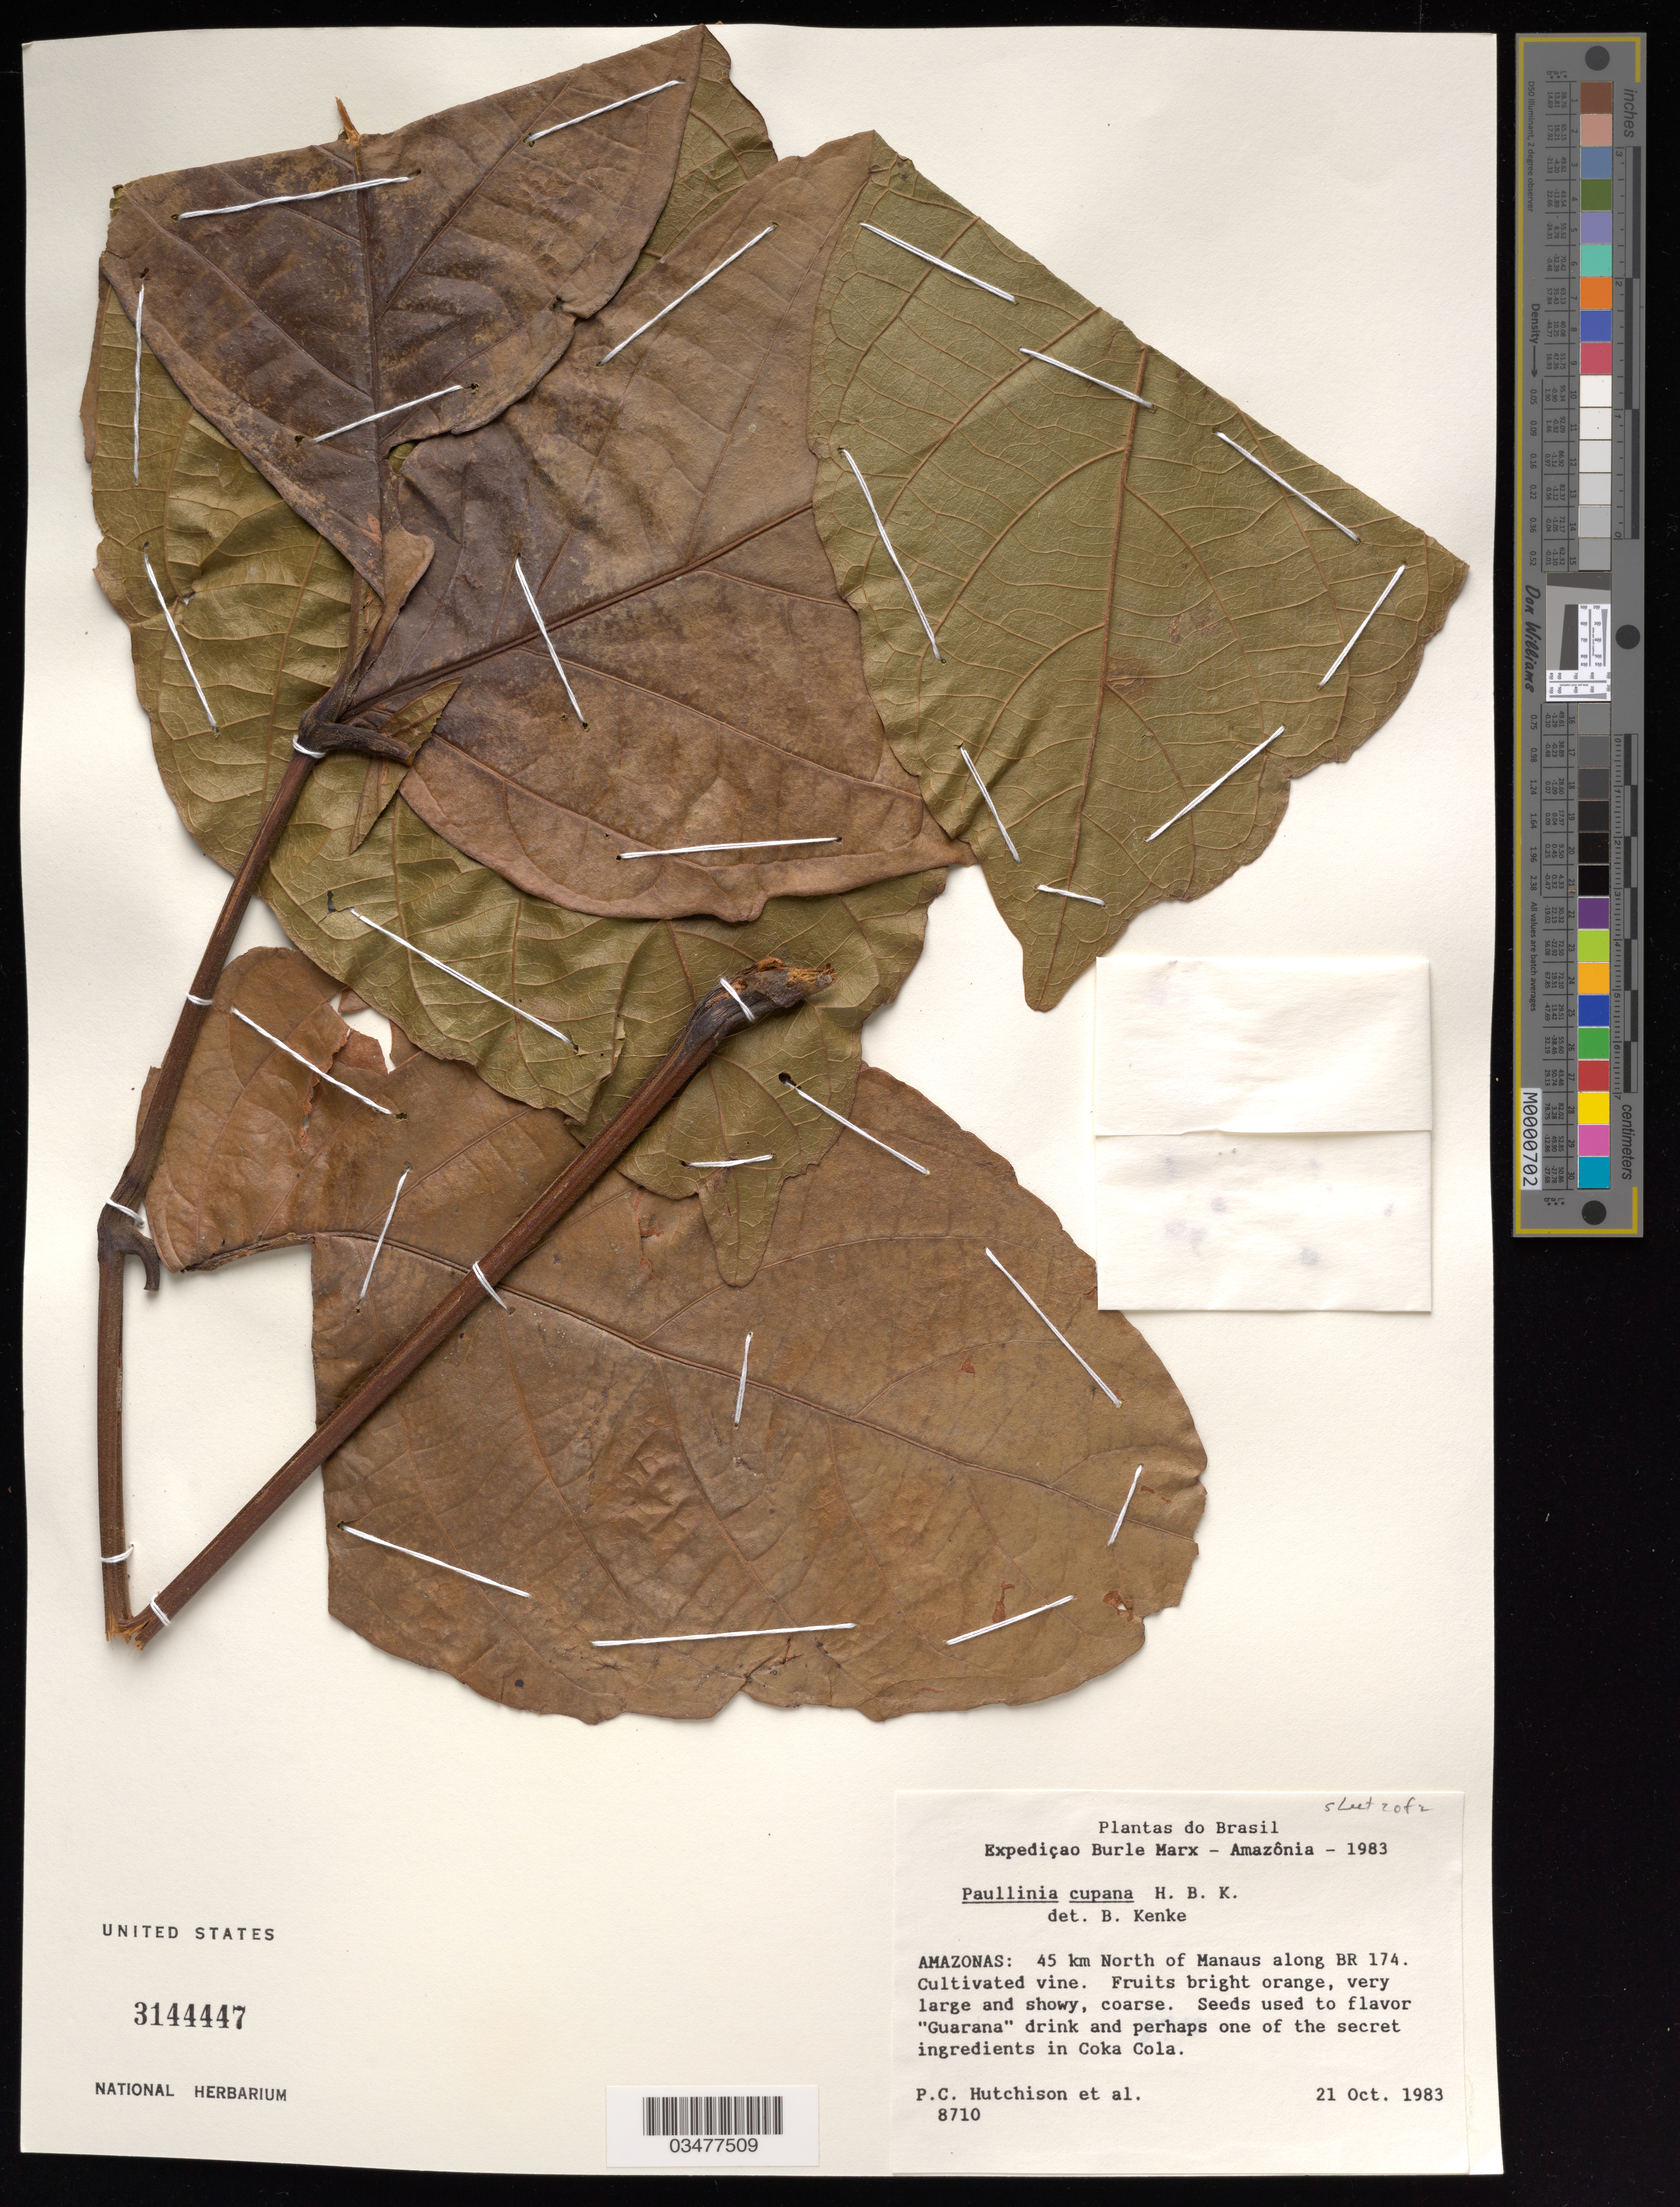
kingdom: Plantae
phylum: Tracheophyta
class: Magnoliopsida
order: Sapindales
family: Sapindaceae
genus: Paullinia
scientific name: Paullinia cupana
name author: Kunth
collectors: P. Hutchinson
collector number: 8710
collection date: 1983-10-21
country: Brazil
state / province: Amazonas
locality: Expediçao Burle Marx - Amazônia - 1983. 45 km North of Manaus along BR 174.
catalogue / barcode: US 3144447